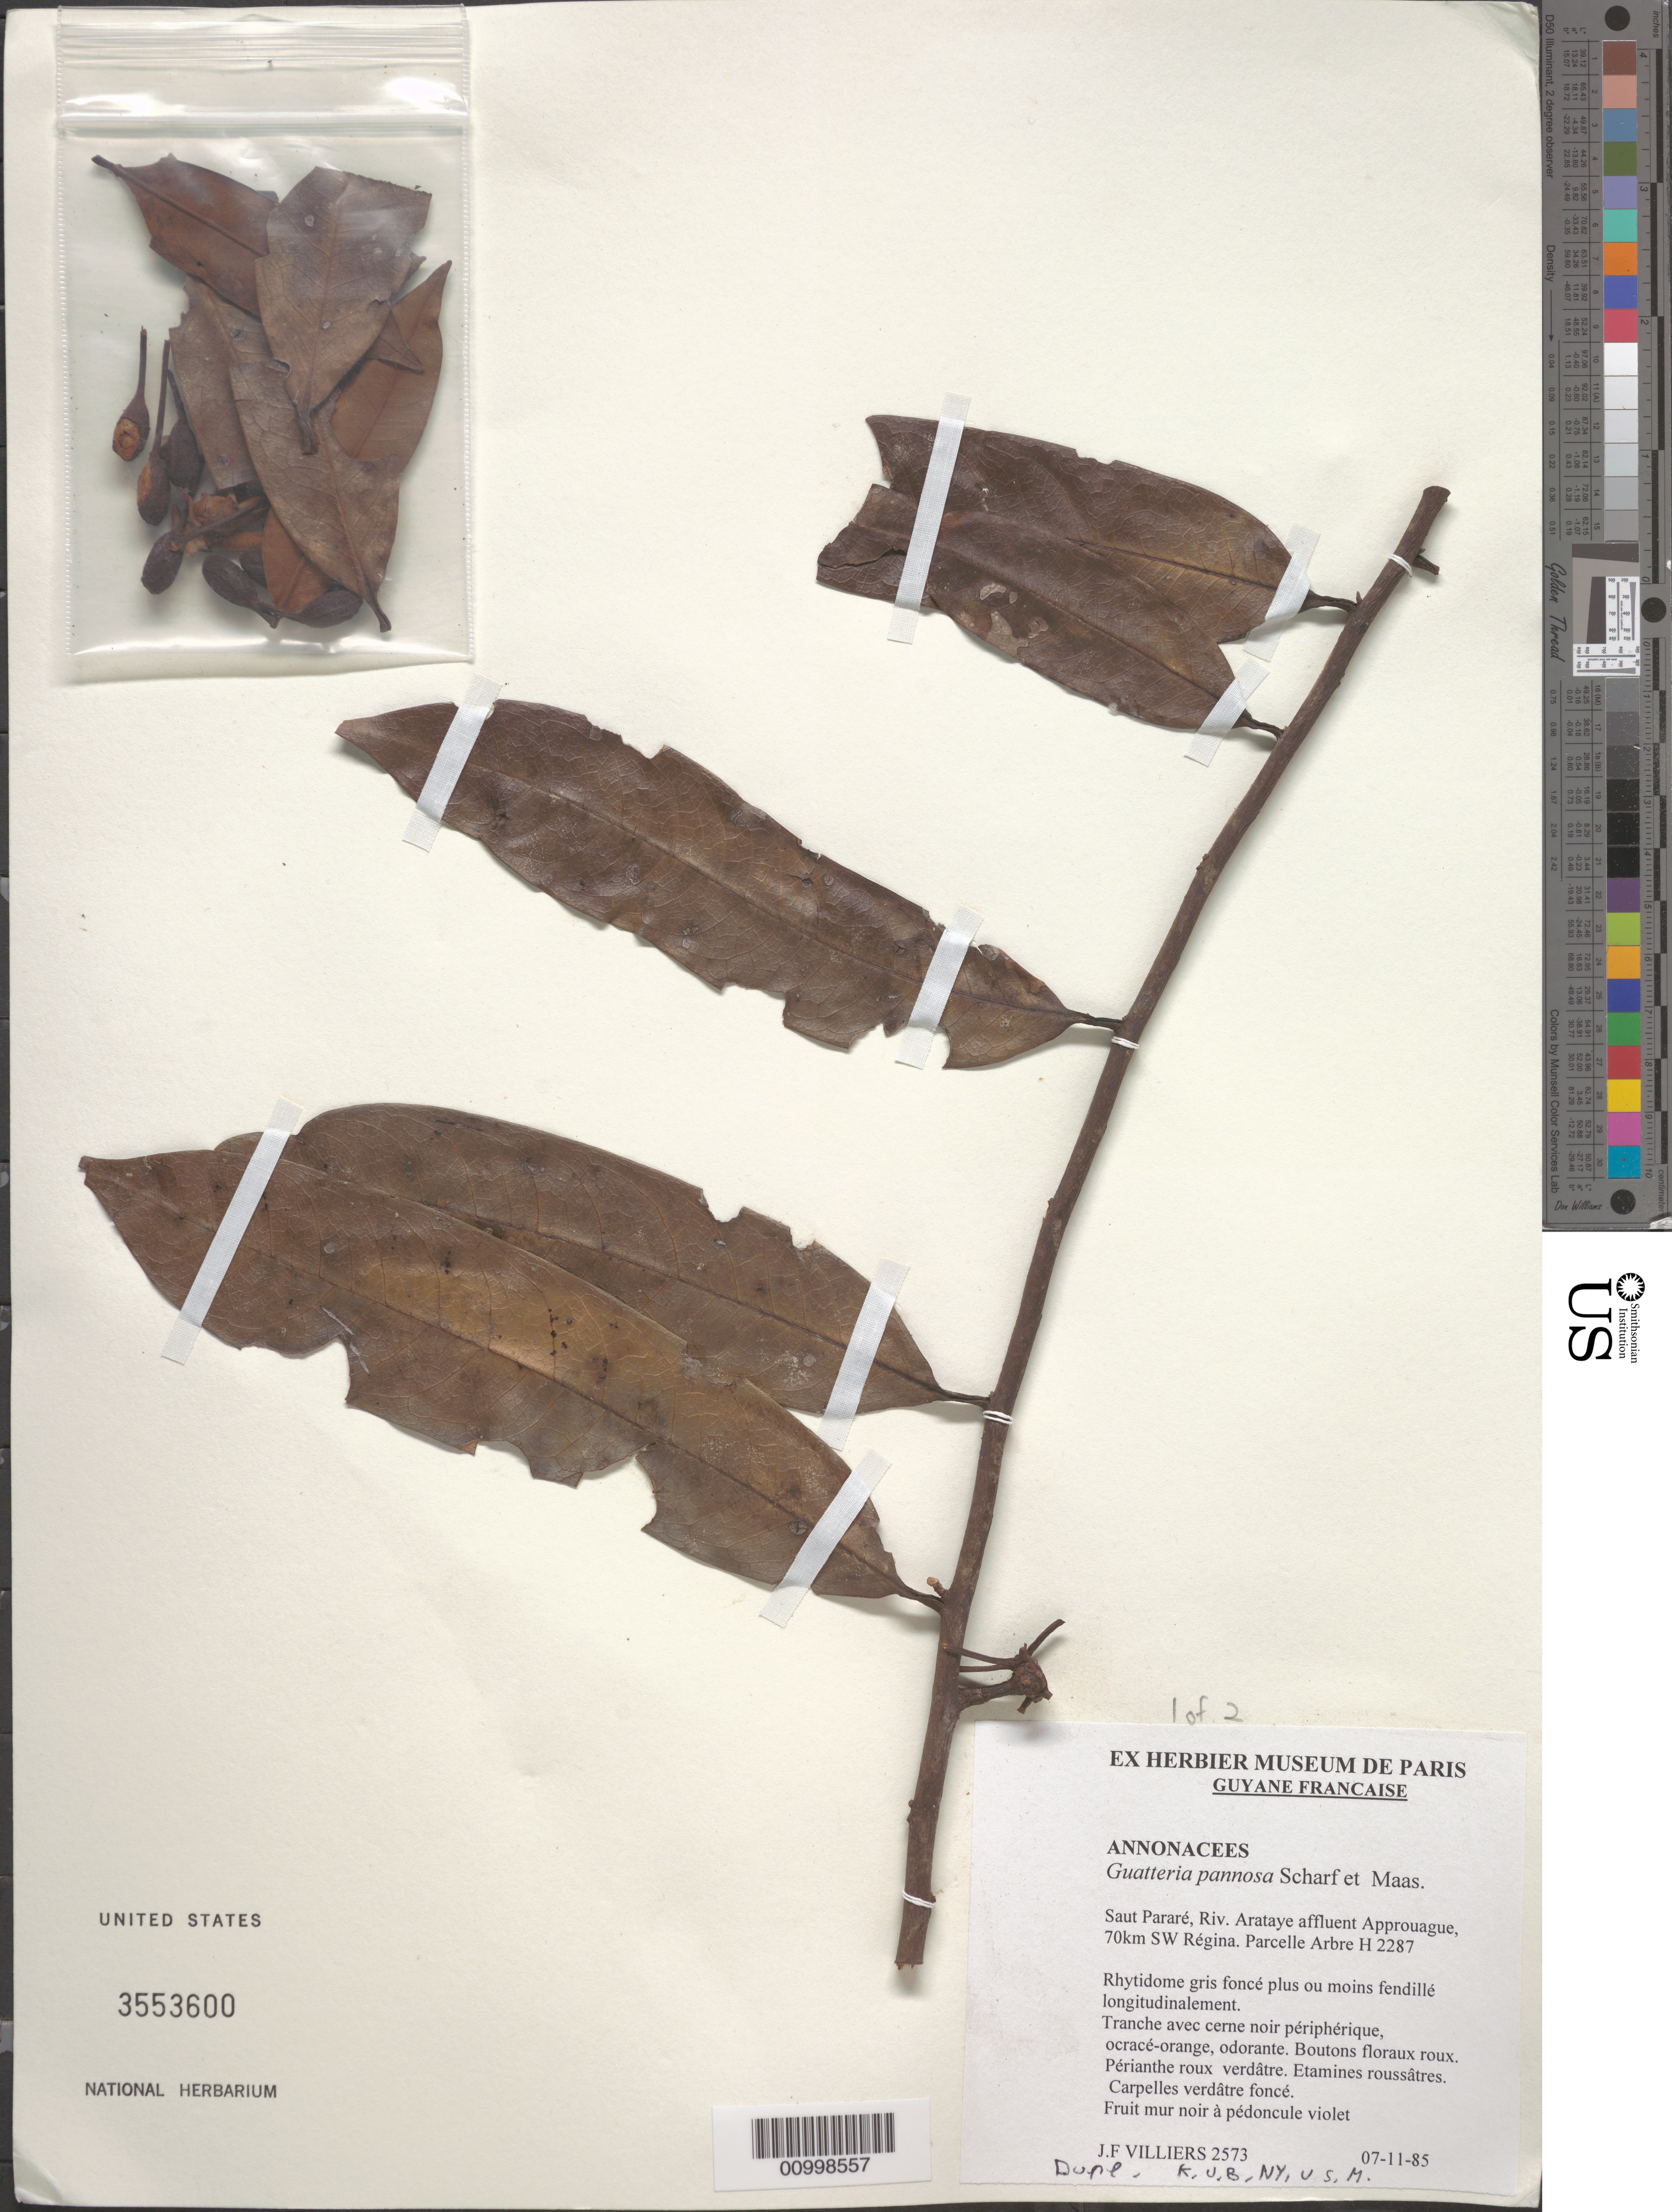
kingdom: Plantae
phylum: Tracheophyta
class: Magnoliopsida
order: Magnoliales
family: Annonaceae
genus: Guatteria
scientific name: Guatteria pannosa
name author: Scharf & Maas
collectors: J. Villiers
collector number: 2573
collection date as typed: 7-Nov-85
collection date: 1985-11-07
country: French Guiana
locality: Saut Pararé, Riv. Arataye affluent Approuague, 70km SW Régina, Parcelle Arbre H 2287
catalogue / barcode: US 3553600